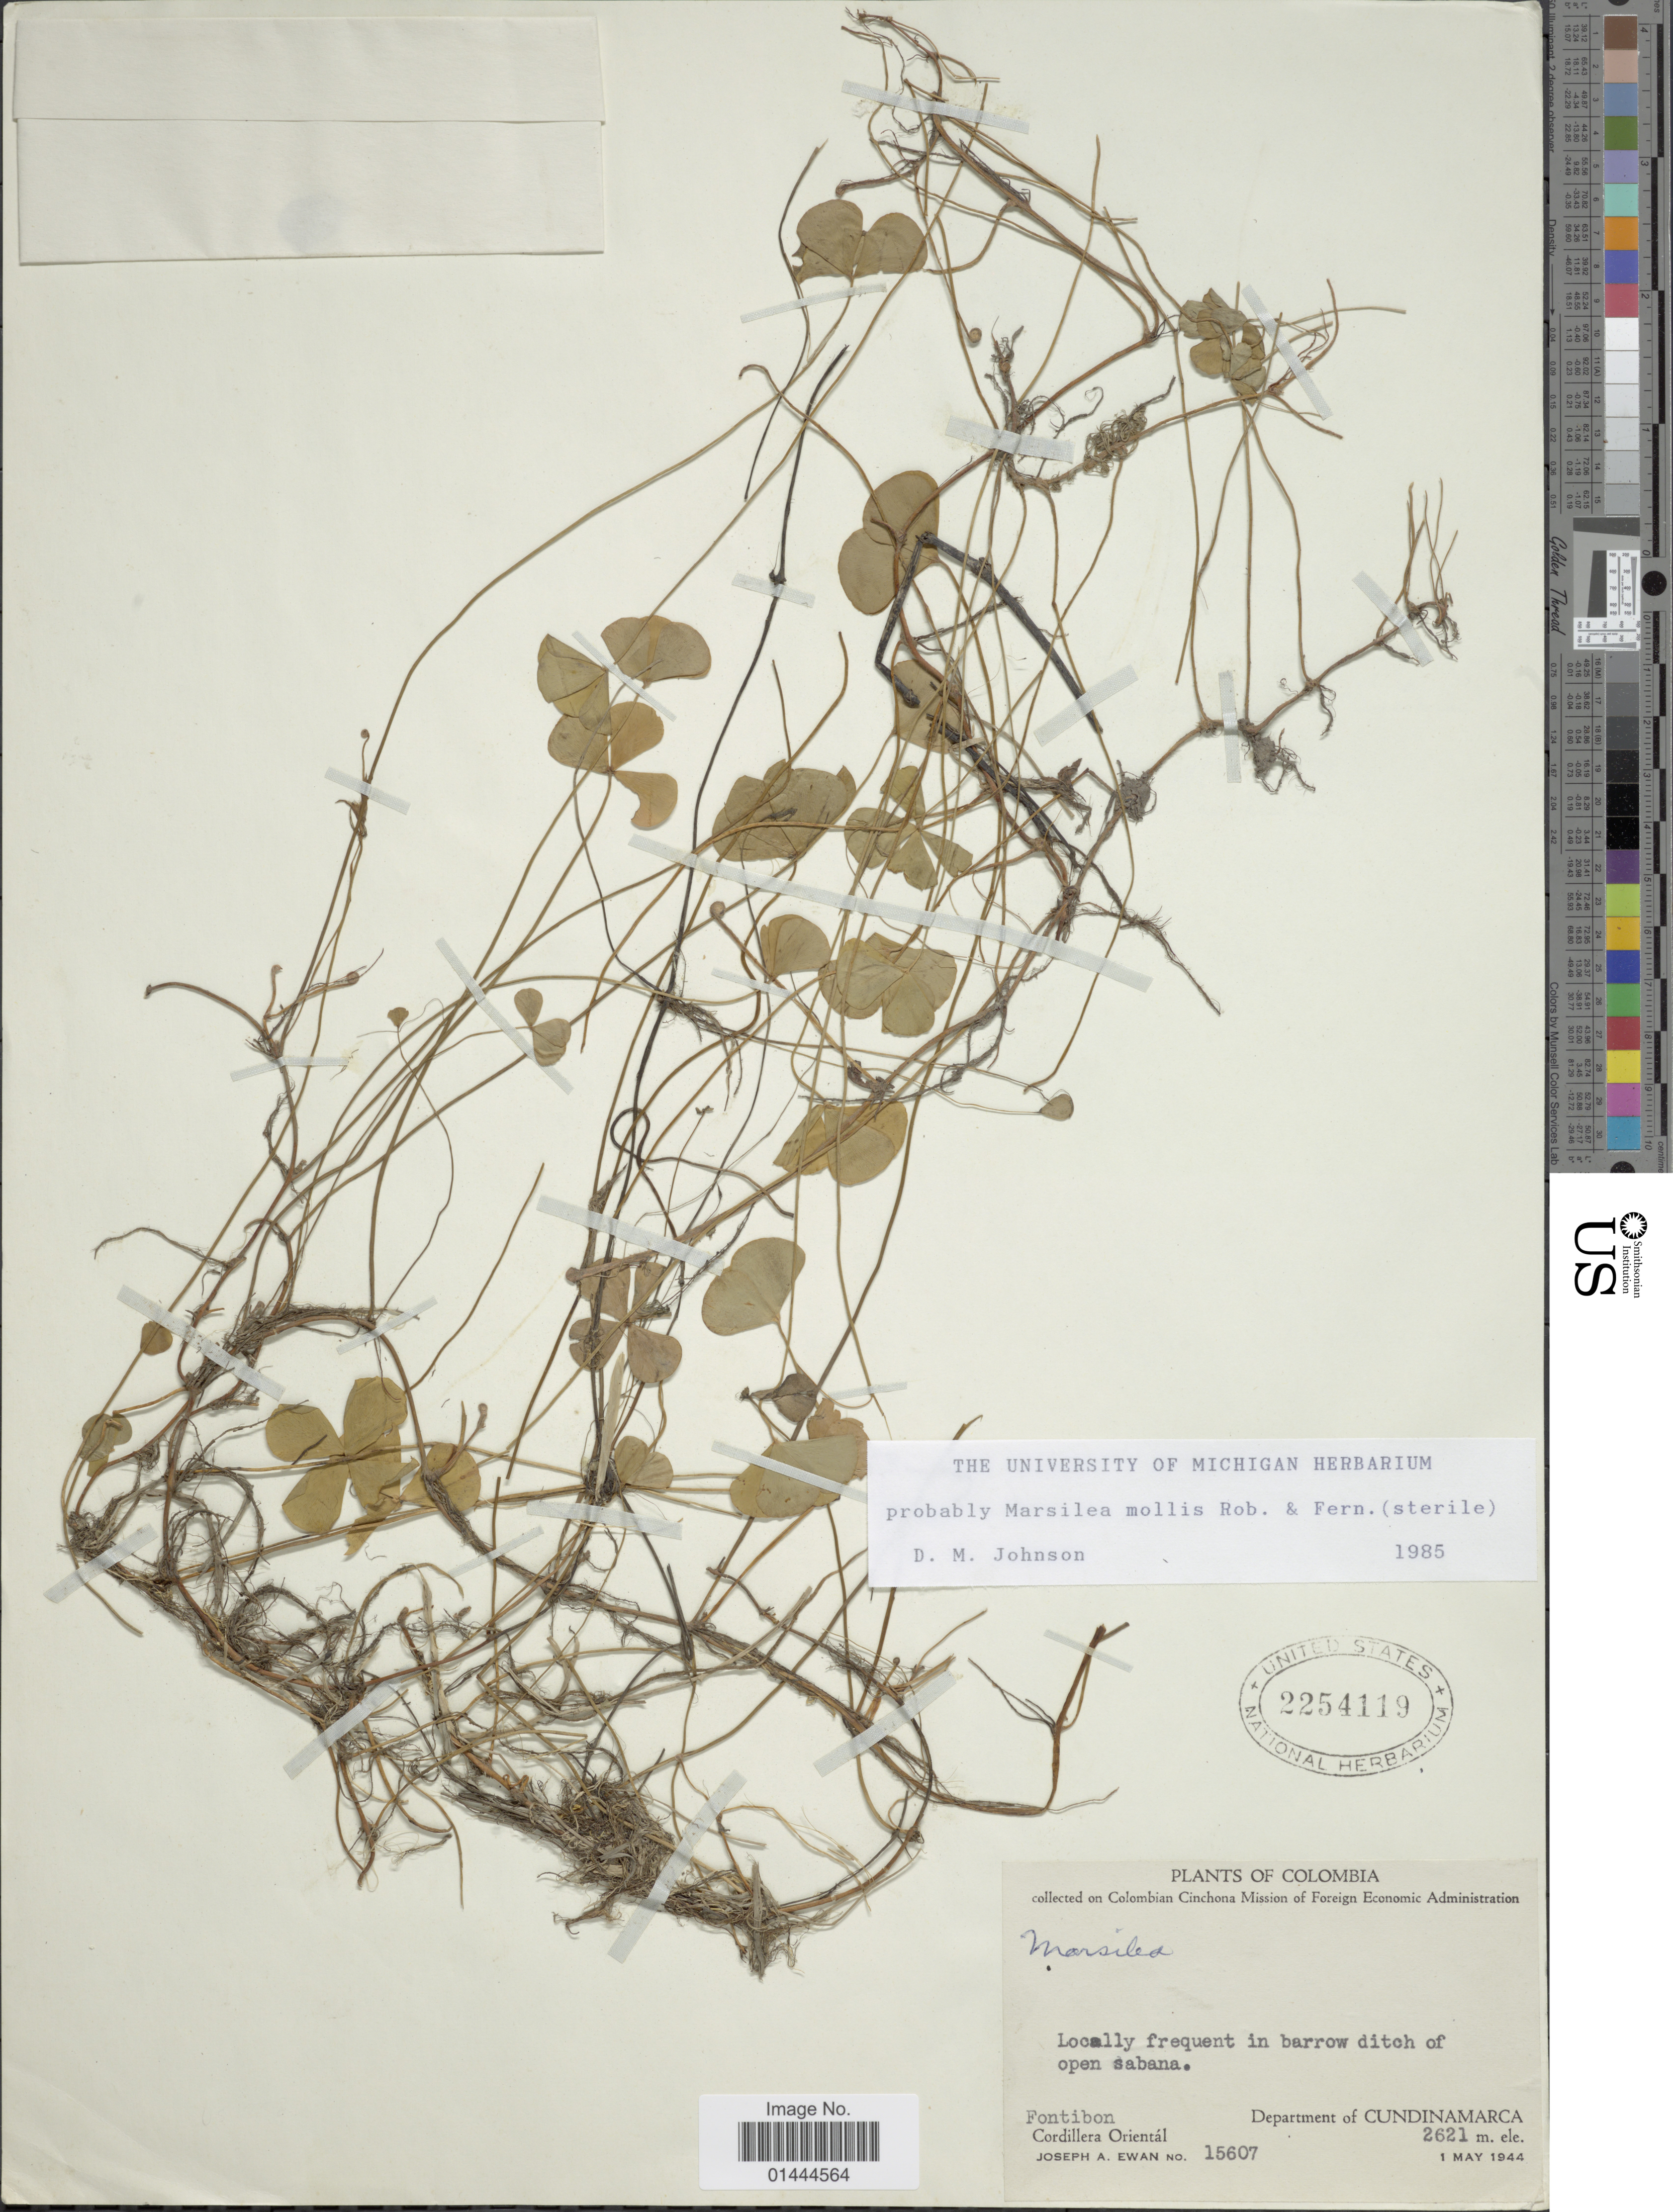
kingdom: Plantae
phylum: Tracheophyta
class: Polypodiopsida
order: Salviniales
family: Marsileaceae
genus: Marsilea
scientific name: Marsilea mollis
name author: B.L. Rob. & Fernald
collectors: J. A. Ewan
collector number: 15607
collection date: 1944-05-01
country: Colombia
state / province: Cundinamarca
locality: Fontibon, Cordillera Oriental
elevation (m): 2621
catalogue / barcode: US 2254119